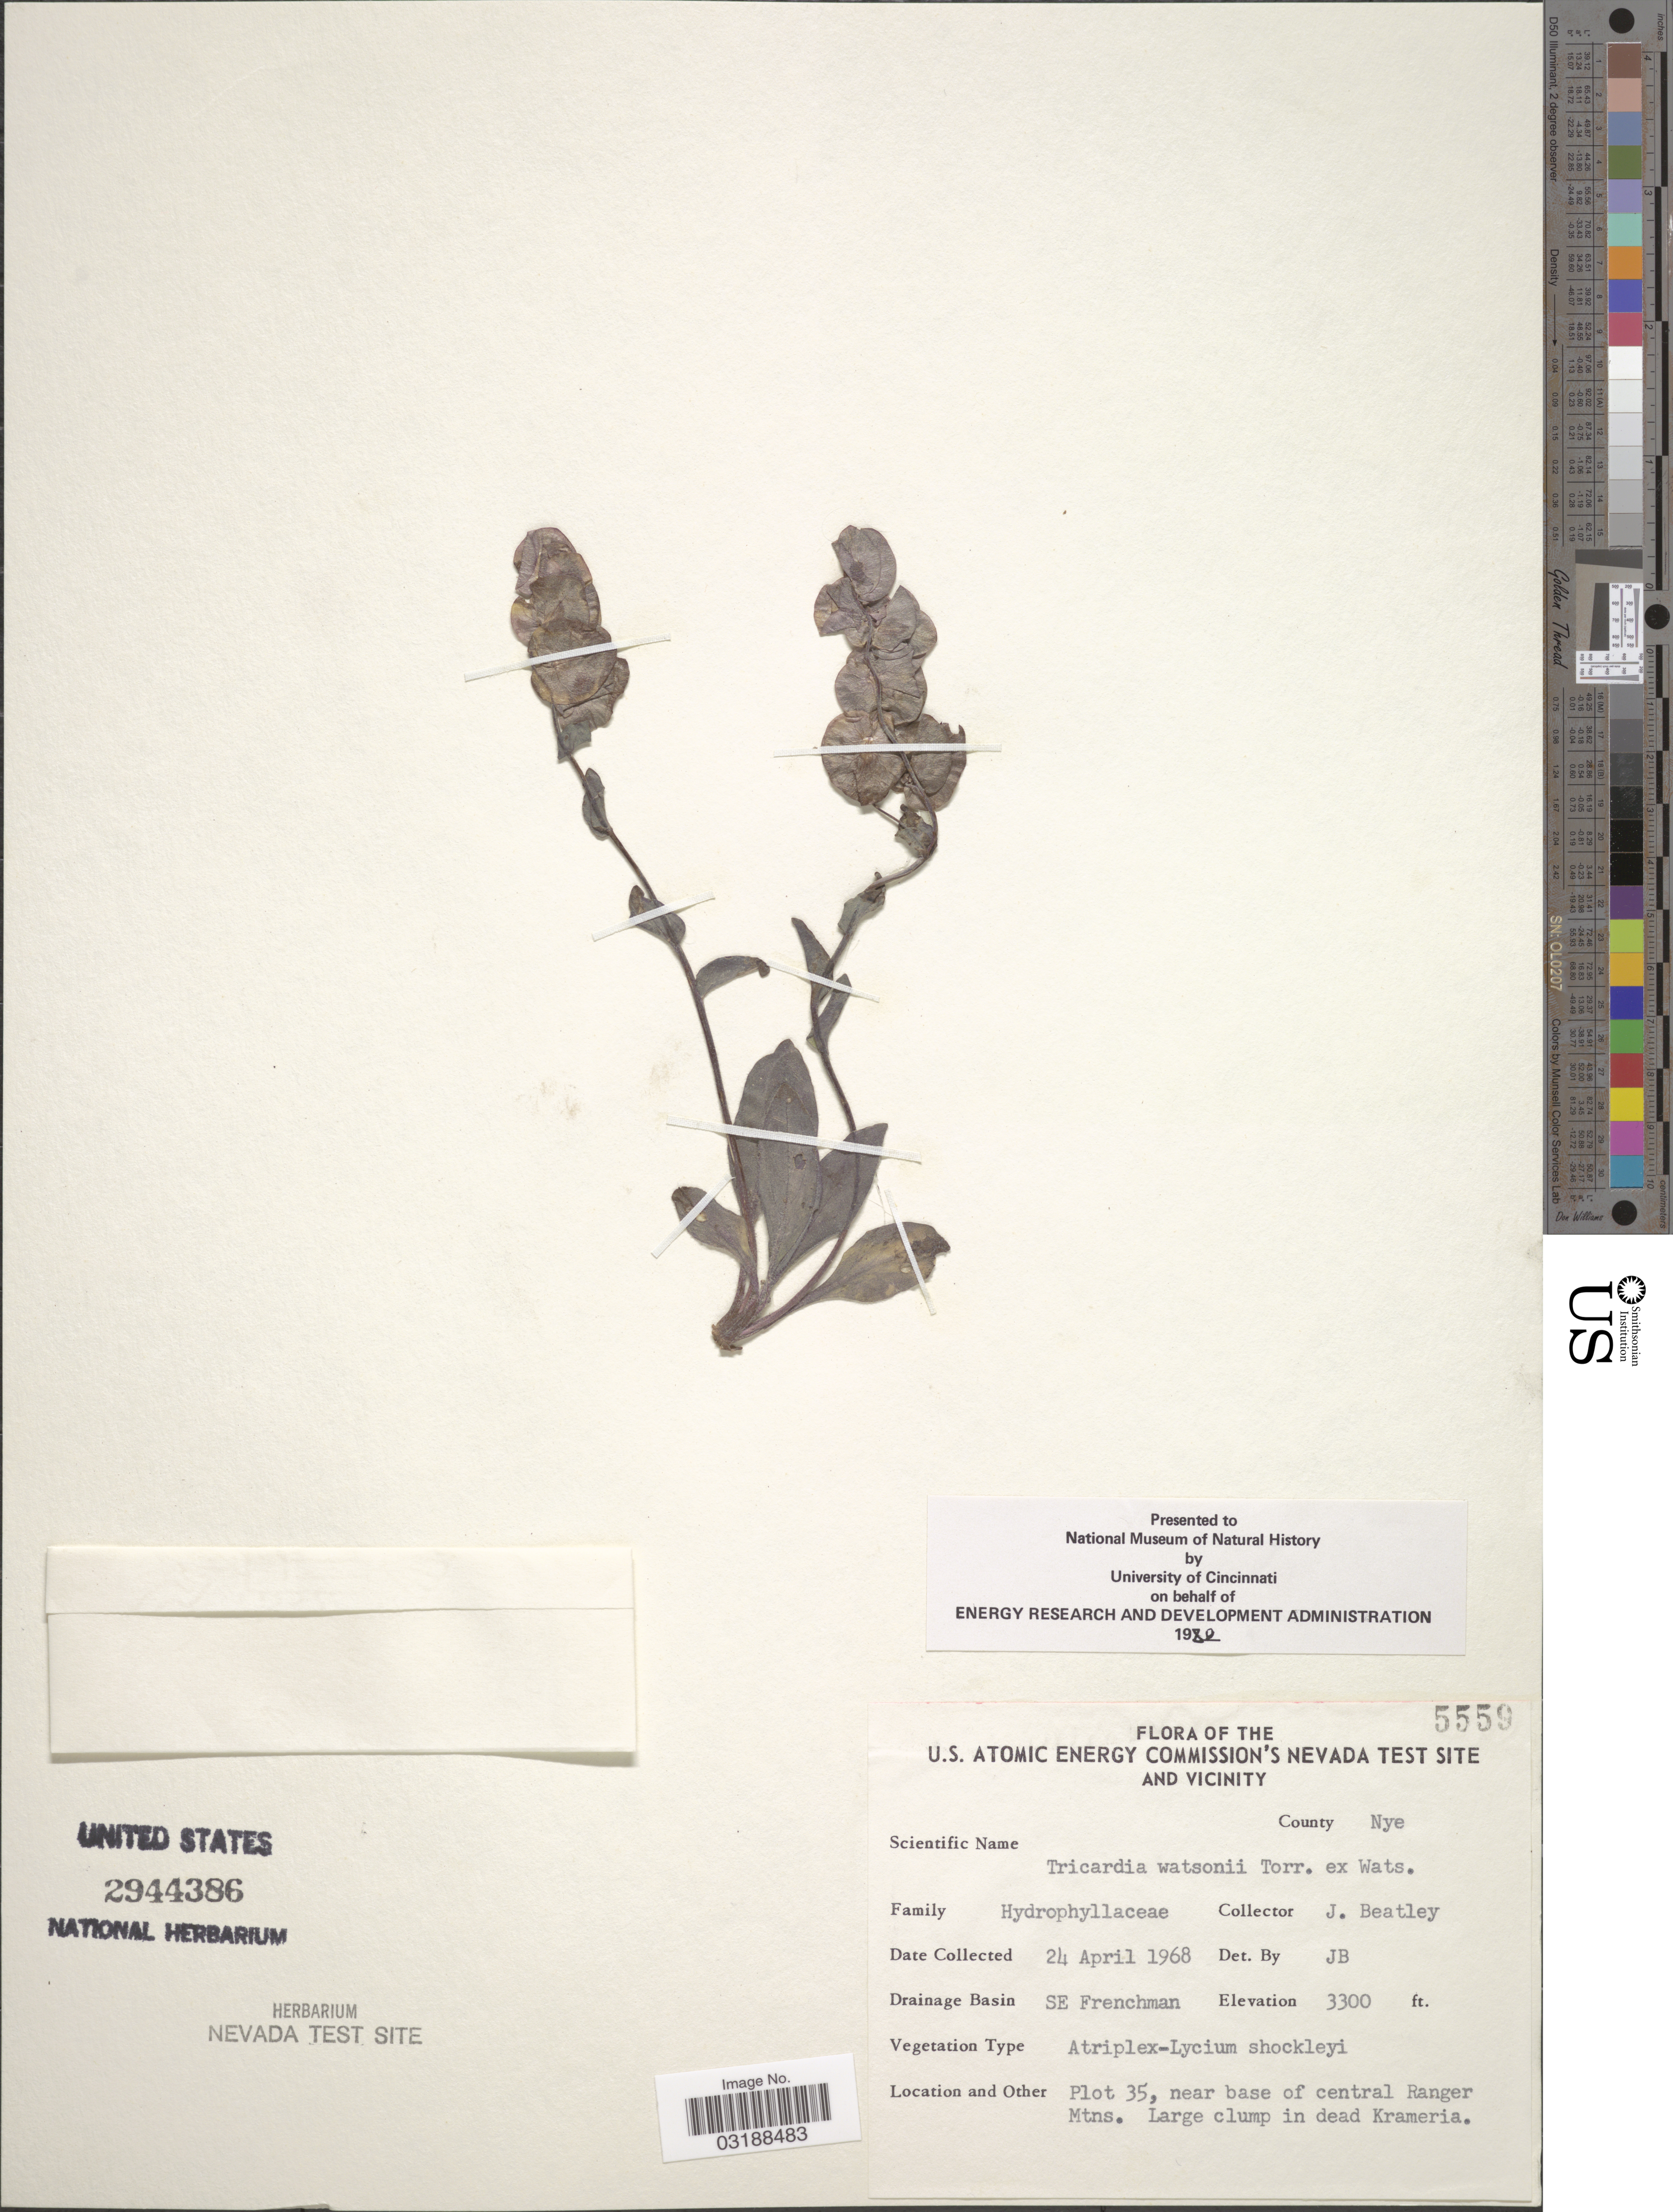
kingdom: Plantae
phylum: Tracheophyta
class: Magnoliopsida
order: Boraginales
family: Hydrophyllaceae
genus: Tricardia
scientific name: Tricardia watsonii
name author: Torr. ex S. Watson in C. King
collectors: J. C. Beatley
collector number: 5559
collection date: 1968-04-24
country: United States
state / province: Nevada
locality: U.S. Atomic Energy Commission's Nevada Test Site and Vicinity, County Nye, Drainage Basin SE Frenchman, Plot 35, near base of central Ranger Mtns. Large clump in dead Krameria.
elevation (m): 1006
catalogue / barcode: US 2944386